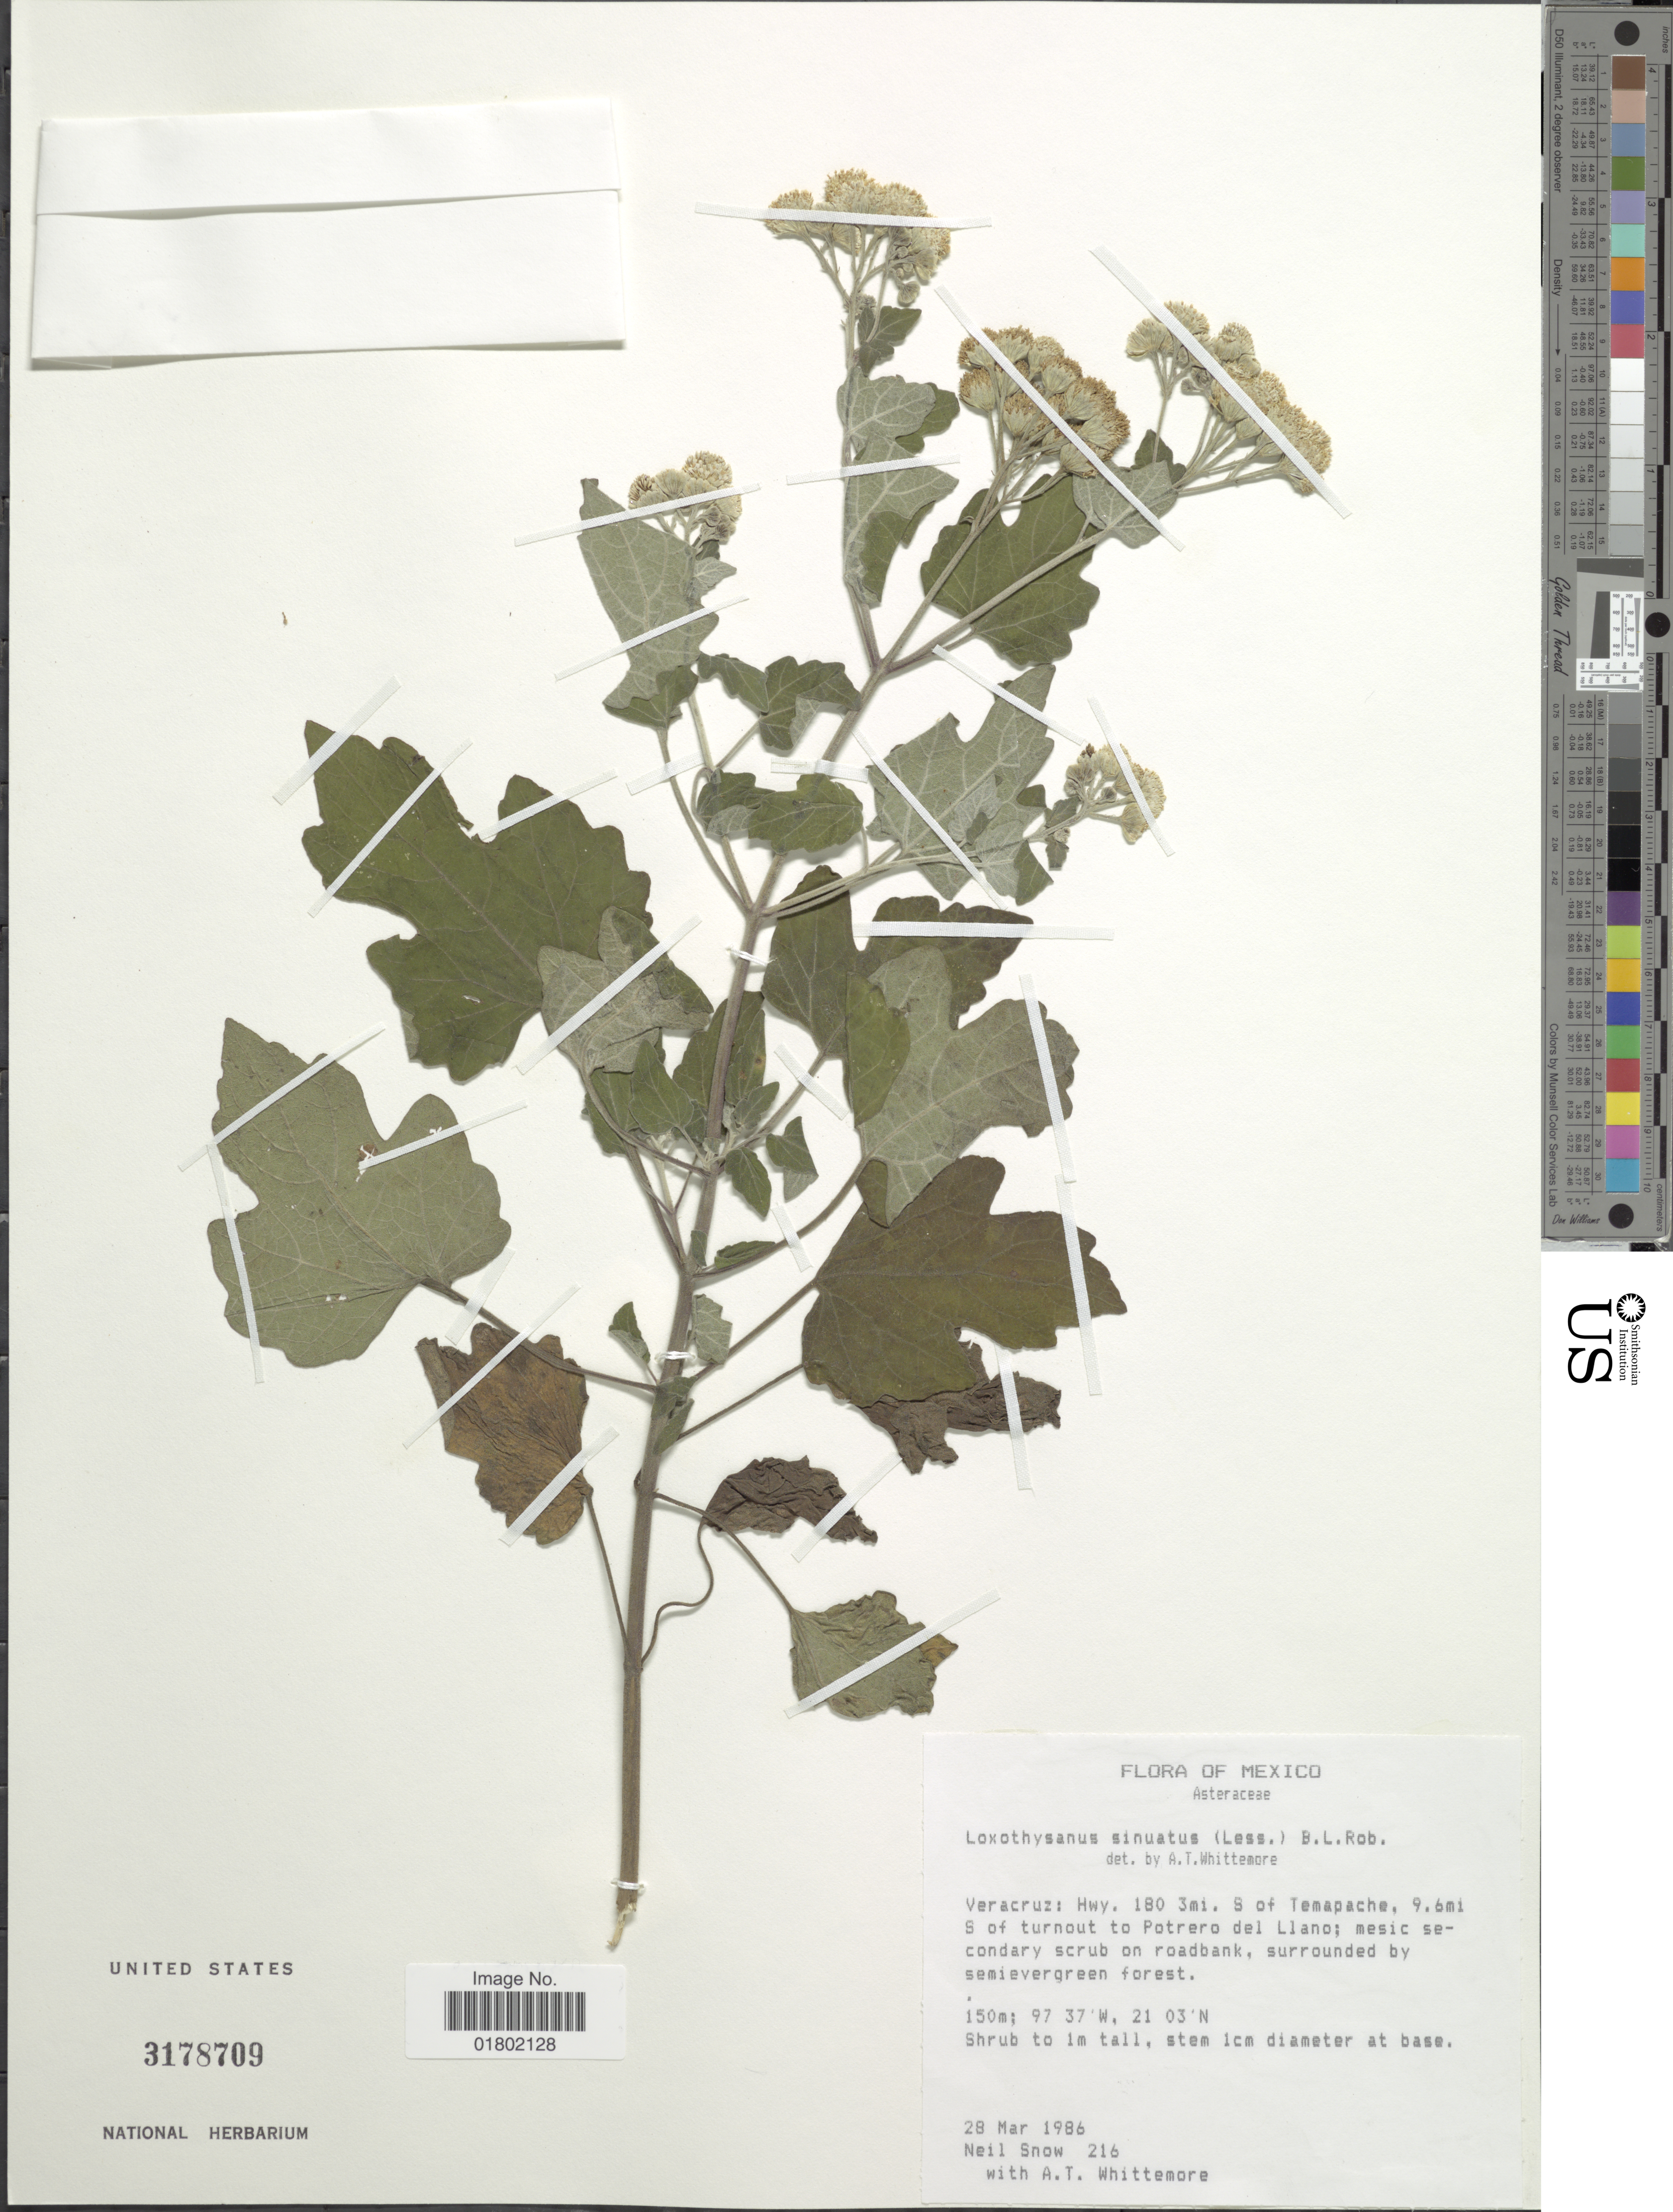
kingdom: Plantae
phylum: Tracheophyta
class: Magnoliopsida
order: Asterales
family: Asteraceae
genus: Loxothysanus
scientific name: Loxothysanus sp.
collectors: N. Snow & A. T. Whittemore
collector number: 216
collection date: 1986-03-28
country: Mexico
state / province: Veracruz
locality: Veravruz: Hey. 180 3mi. S of Temapache, 9.6mi S of turnout to Potrero del Llano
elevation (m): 150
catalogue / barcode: US 3178709